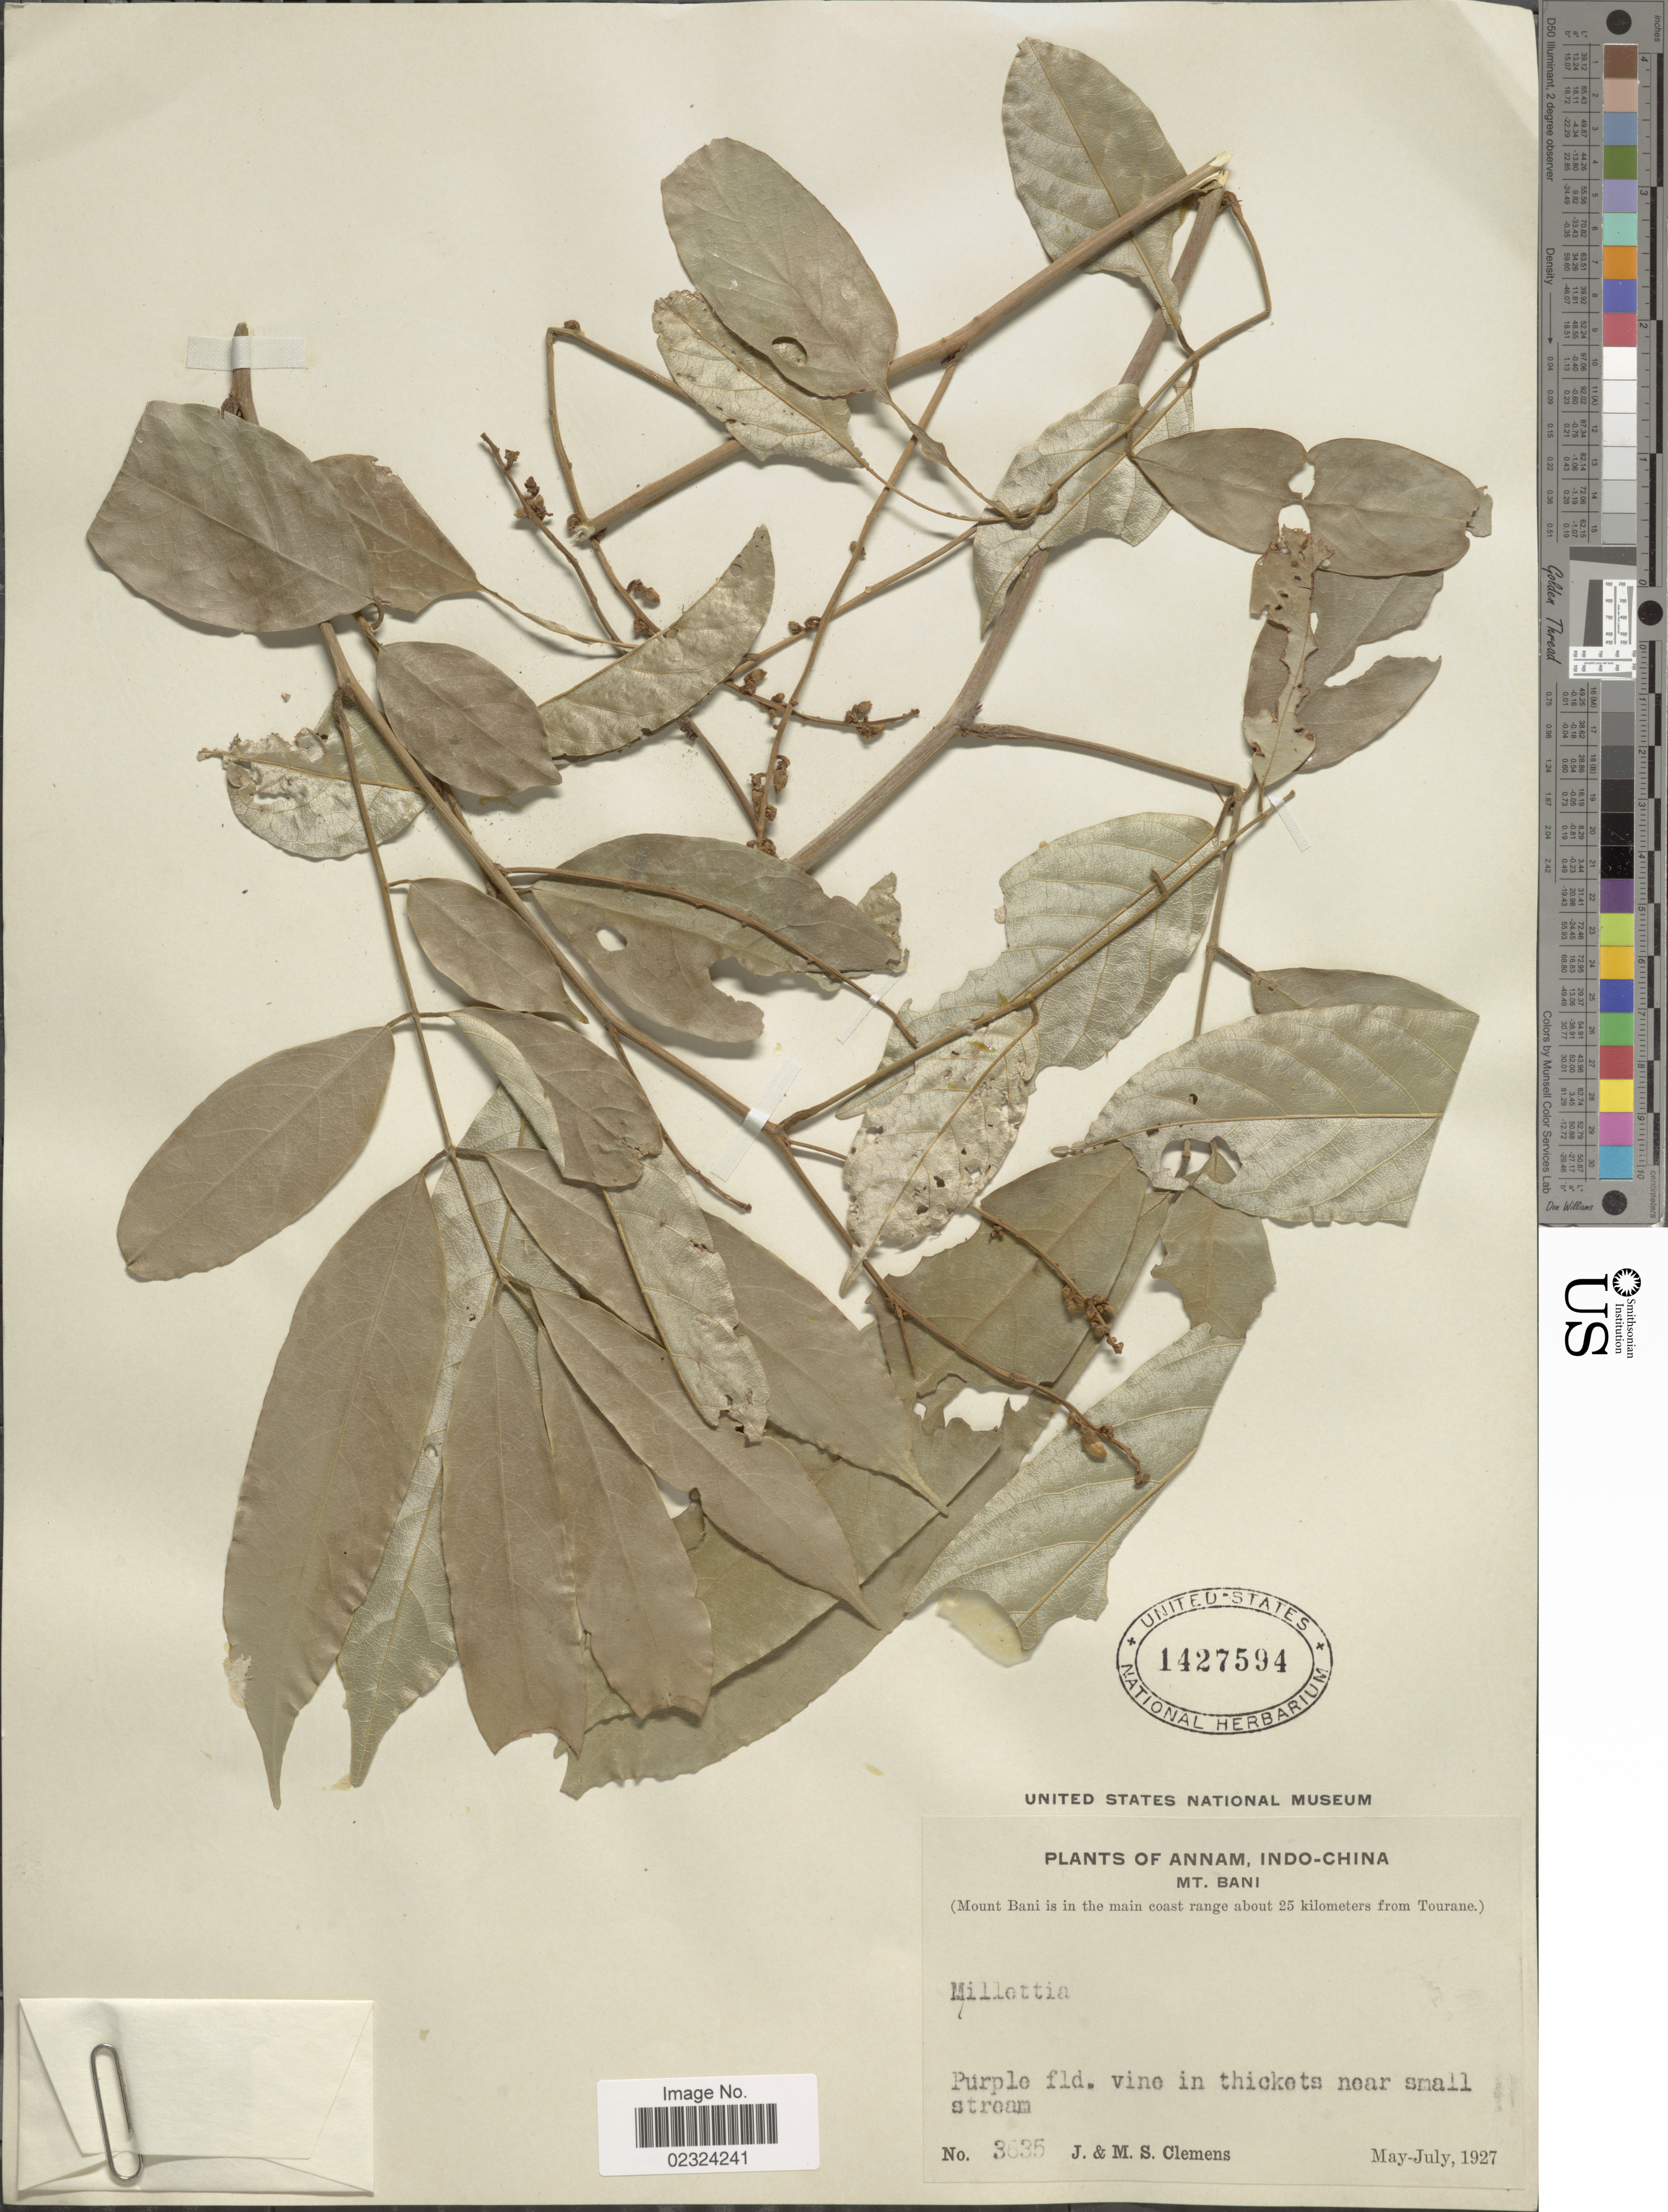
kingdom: Plantae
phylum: Tracheophyta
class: Magnoliopsida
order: Fabales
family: Fabaceae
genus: Millettia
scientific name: Millettia sp.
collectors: J. Clemens & M. S. Clemens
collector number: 3635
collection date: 1927-05/1927-07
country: Vietnam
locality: Annam, Indo-China, Mt. Bani, about 25 kilometers from Tourane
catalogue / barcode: US 1427594